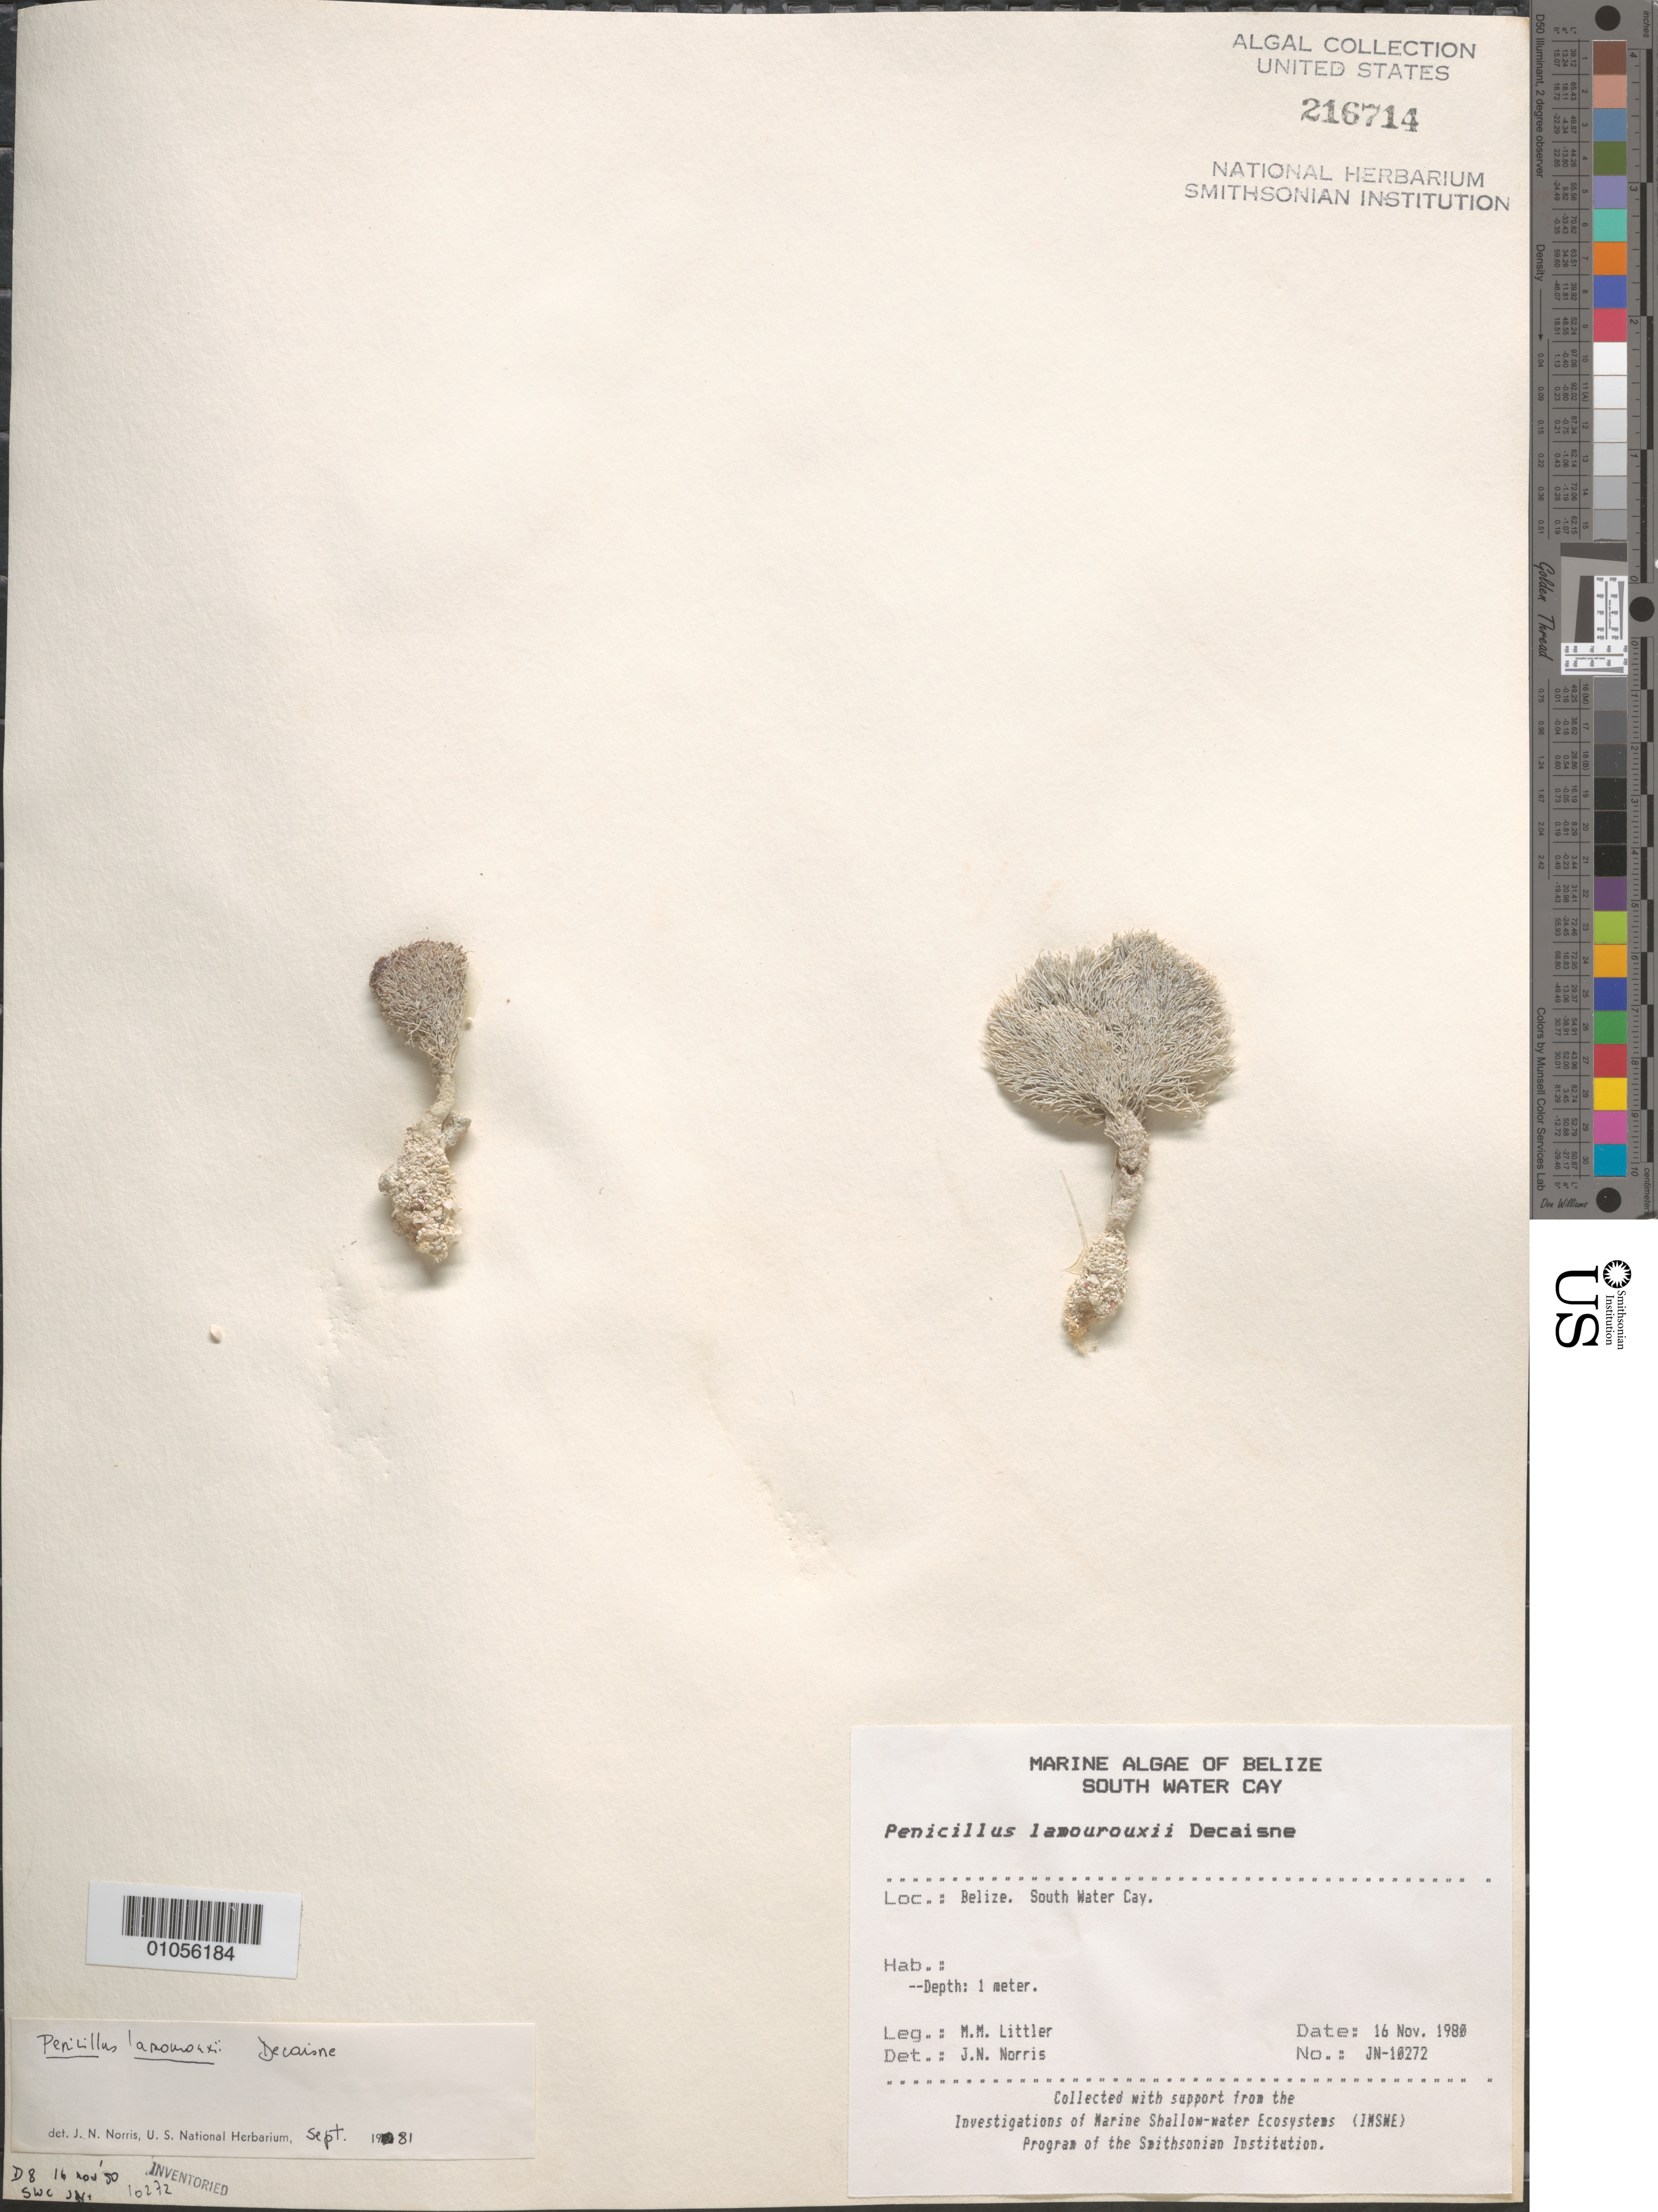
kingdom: Plantae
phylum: Chlorophyta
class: Ulvophyceae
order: Bryopsidales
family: Udoteaceae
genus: Penicillus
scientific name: Penicillus lamourouxii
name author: Decne.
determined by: Norris, James N.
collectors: M. M. Littler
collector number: JN-10272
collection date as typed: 16 Nov 1980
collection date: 1980-11-16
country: Belize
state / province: Stann Creek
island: South Water Cay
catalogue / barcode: US 216714